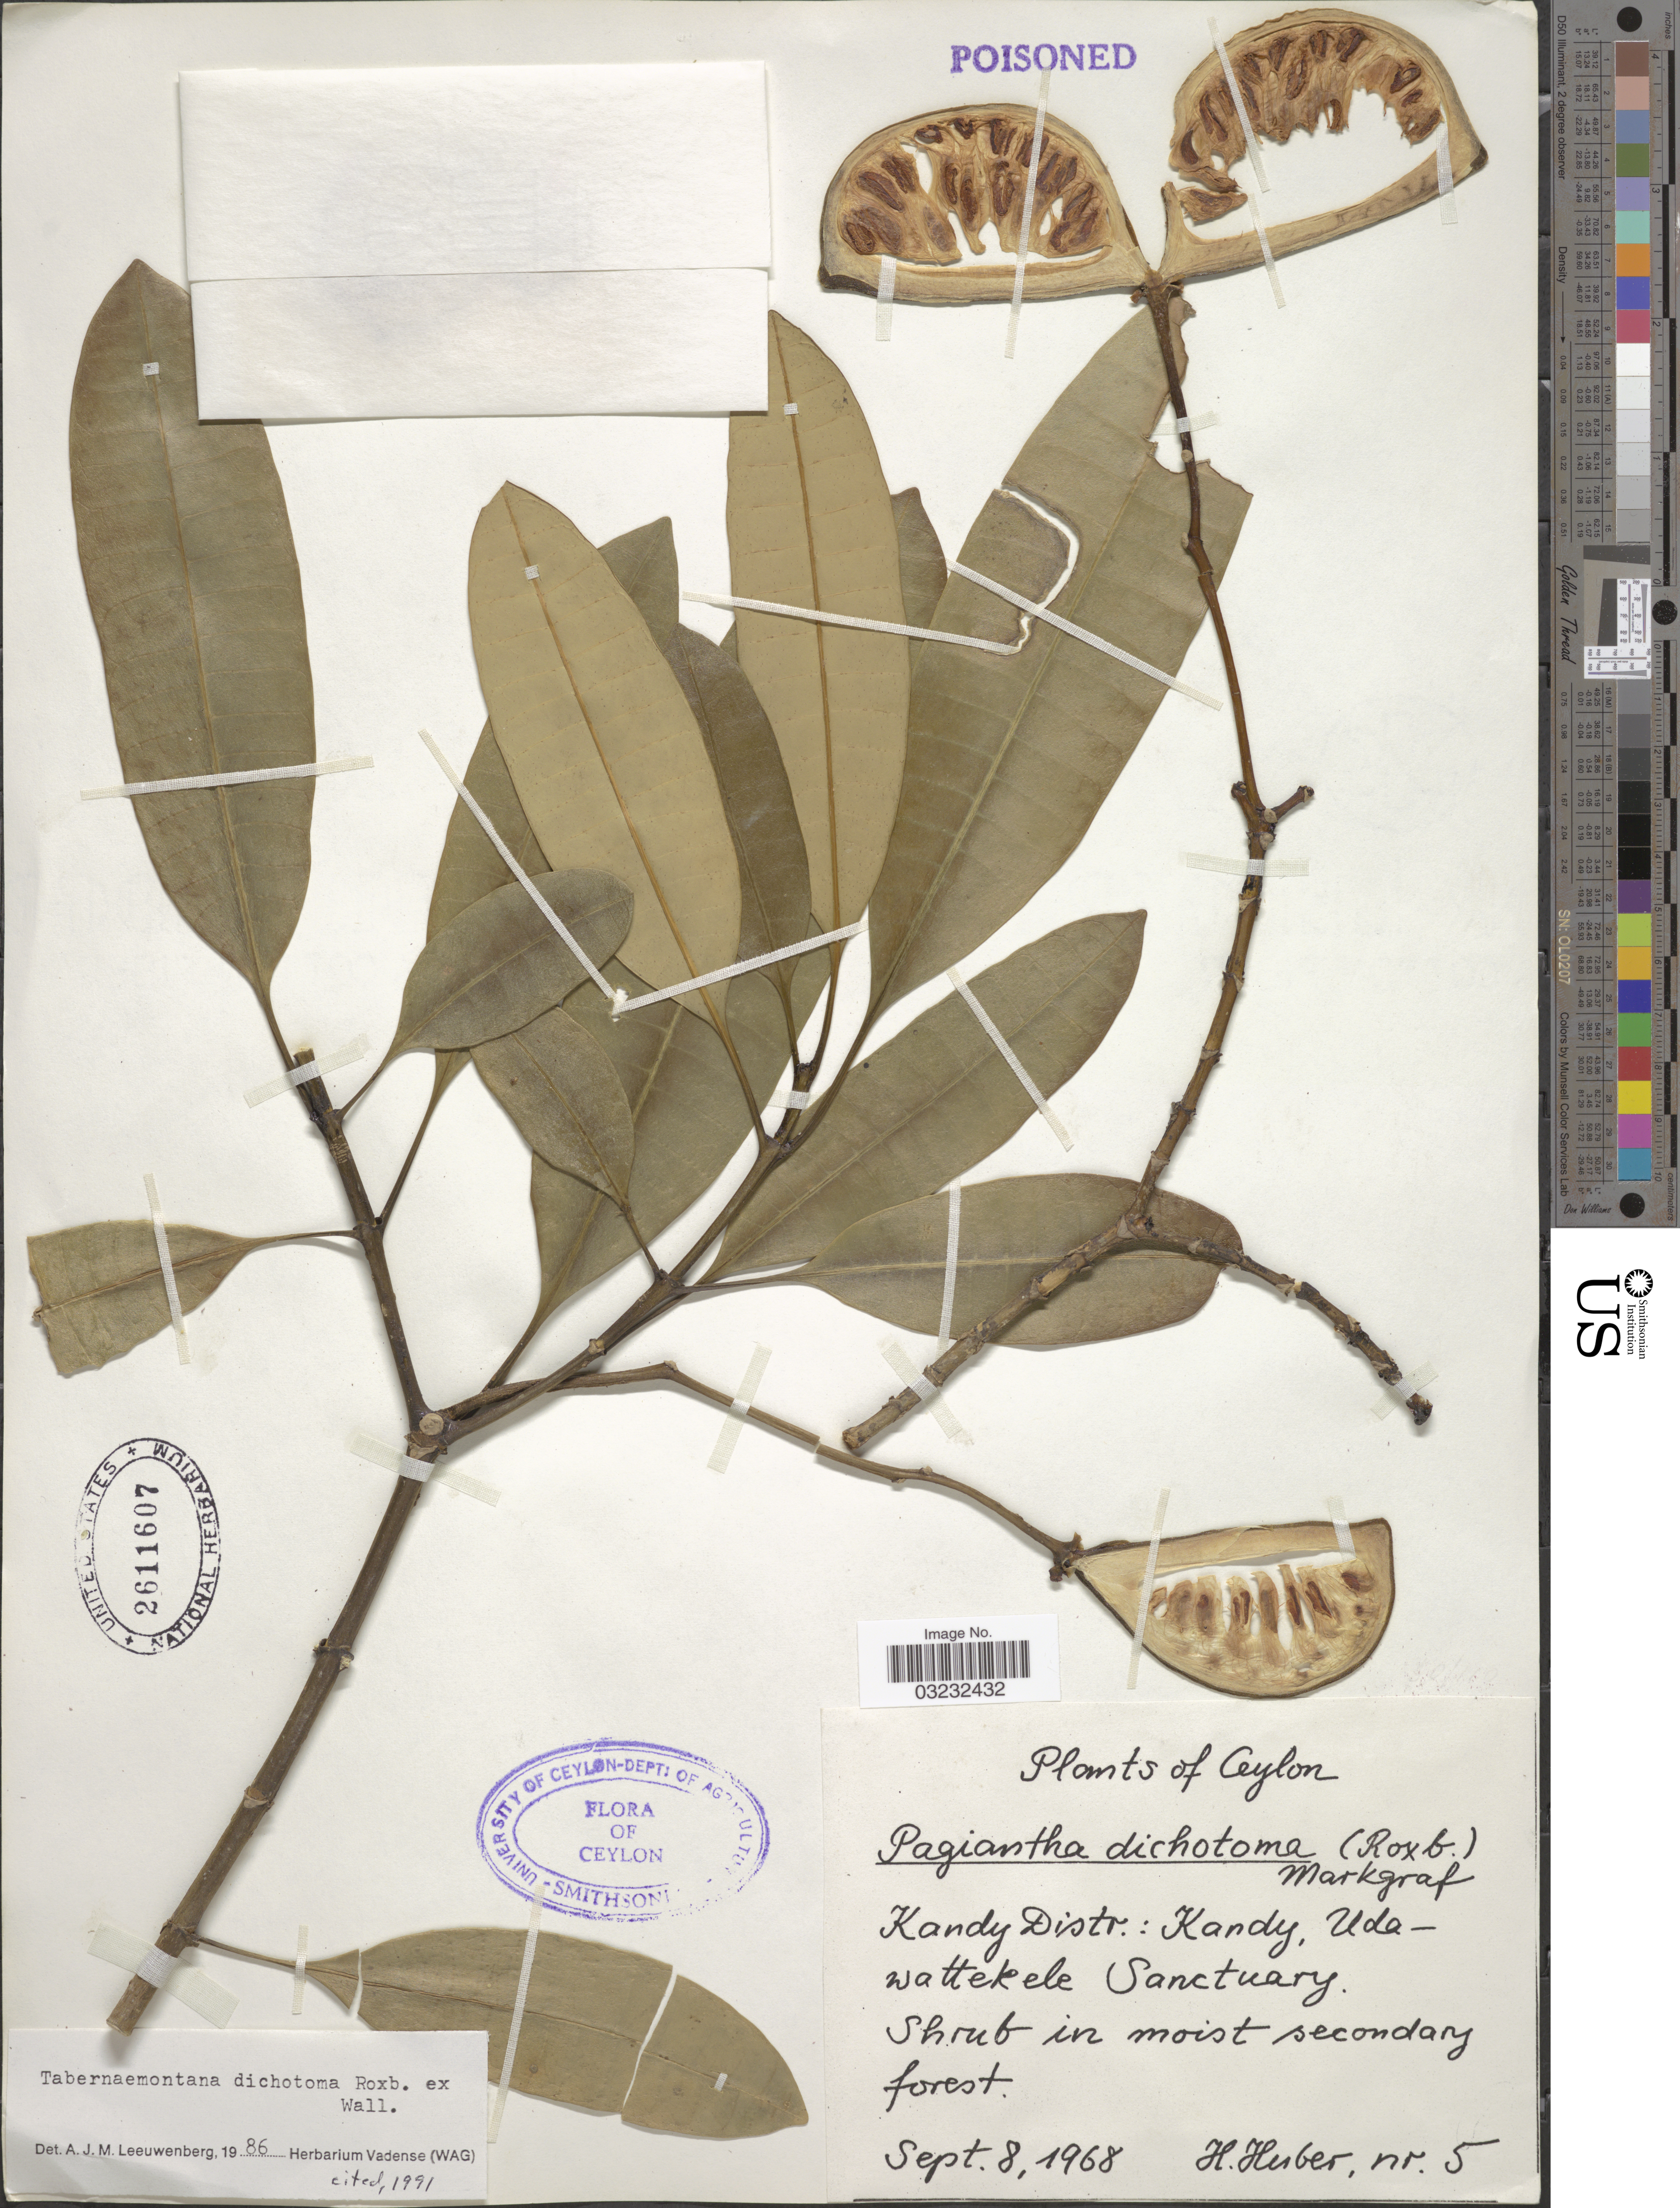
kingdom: Plantae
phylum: Tracheophyta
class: Magnoliopsida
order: Gentianales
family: Apocynaceae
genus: Tabernaemontana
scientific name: Tabernaemontana dichotoma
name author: Roxb. ex Wall.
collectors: H. Huber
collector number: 5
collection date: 1968-09-08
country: Sri Lanka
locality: Ceylon, Kandy Distr.: Kandy, Udawattekele Sanctuary.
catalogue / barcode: US 2611607